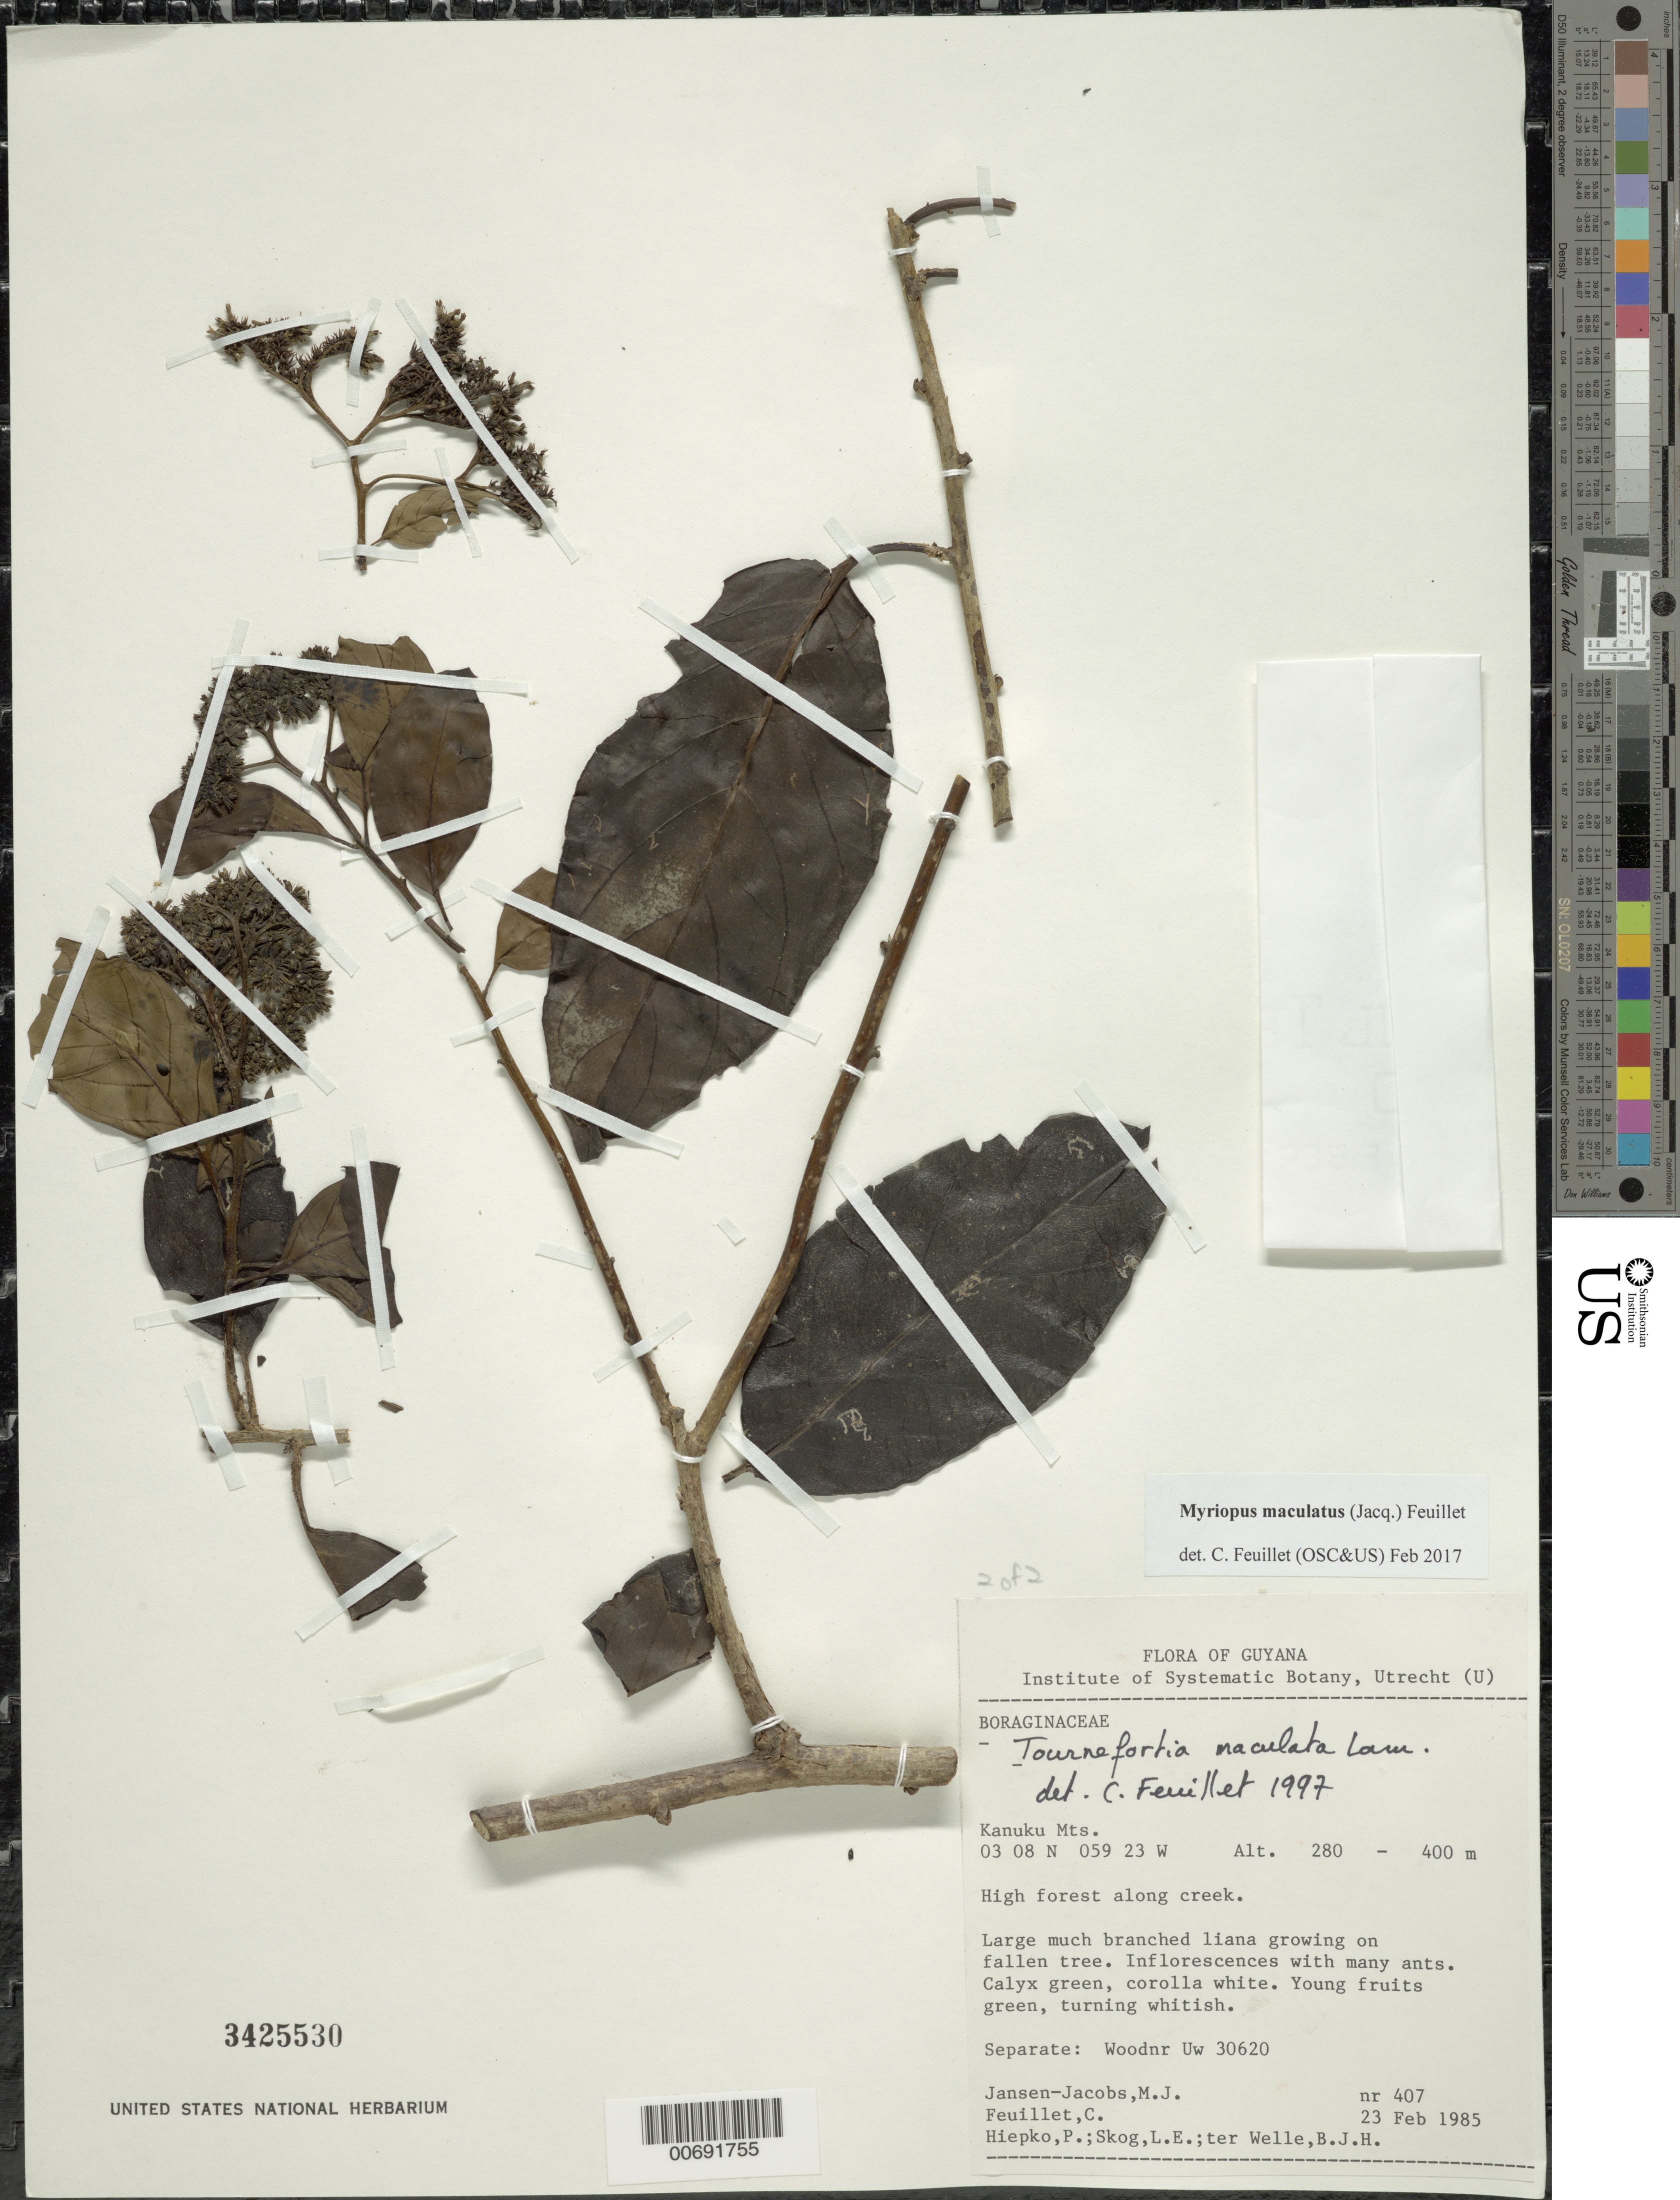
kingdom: Plantae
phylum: Tracheophyta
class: Magnoliopsida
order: Boraginales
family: Heliotropiaceae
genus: Myriopus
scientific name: Myriopus maculatus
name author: (Jacq.) Feuillet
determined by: Feuillet, C.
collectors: M. J. Jansen-Jacobs, C. Feuillet, P. H. Hiepko, L. E. Skog & B. Welle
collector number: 407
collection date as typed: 23-Feb-85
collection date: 1985-02-23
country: Guyana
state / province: U. Takutu-U. Essequibo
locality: Kanuku Mts.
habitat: High forest along creek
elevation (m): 280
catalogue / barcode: US 3425530